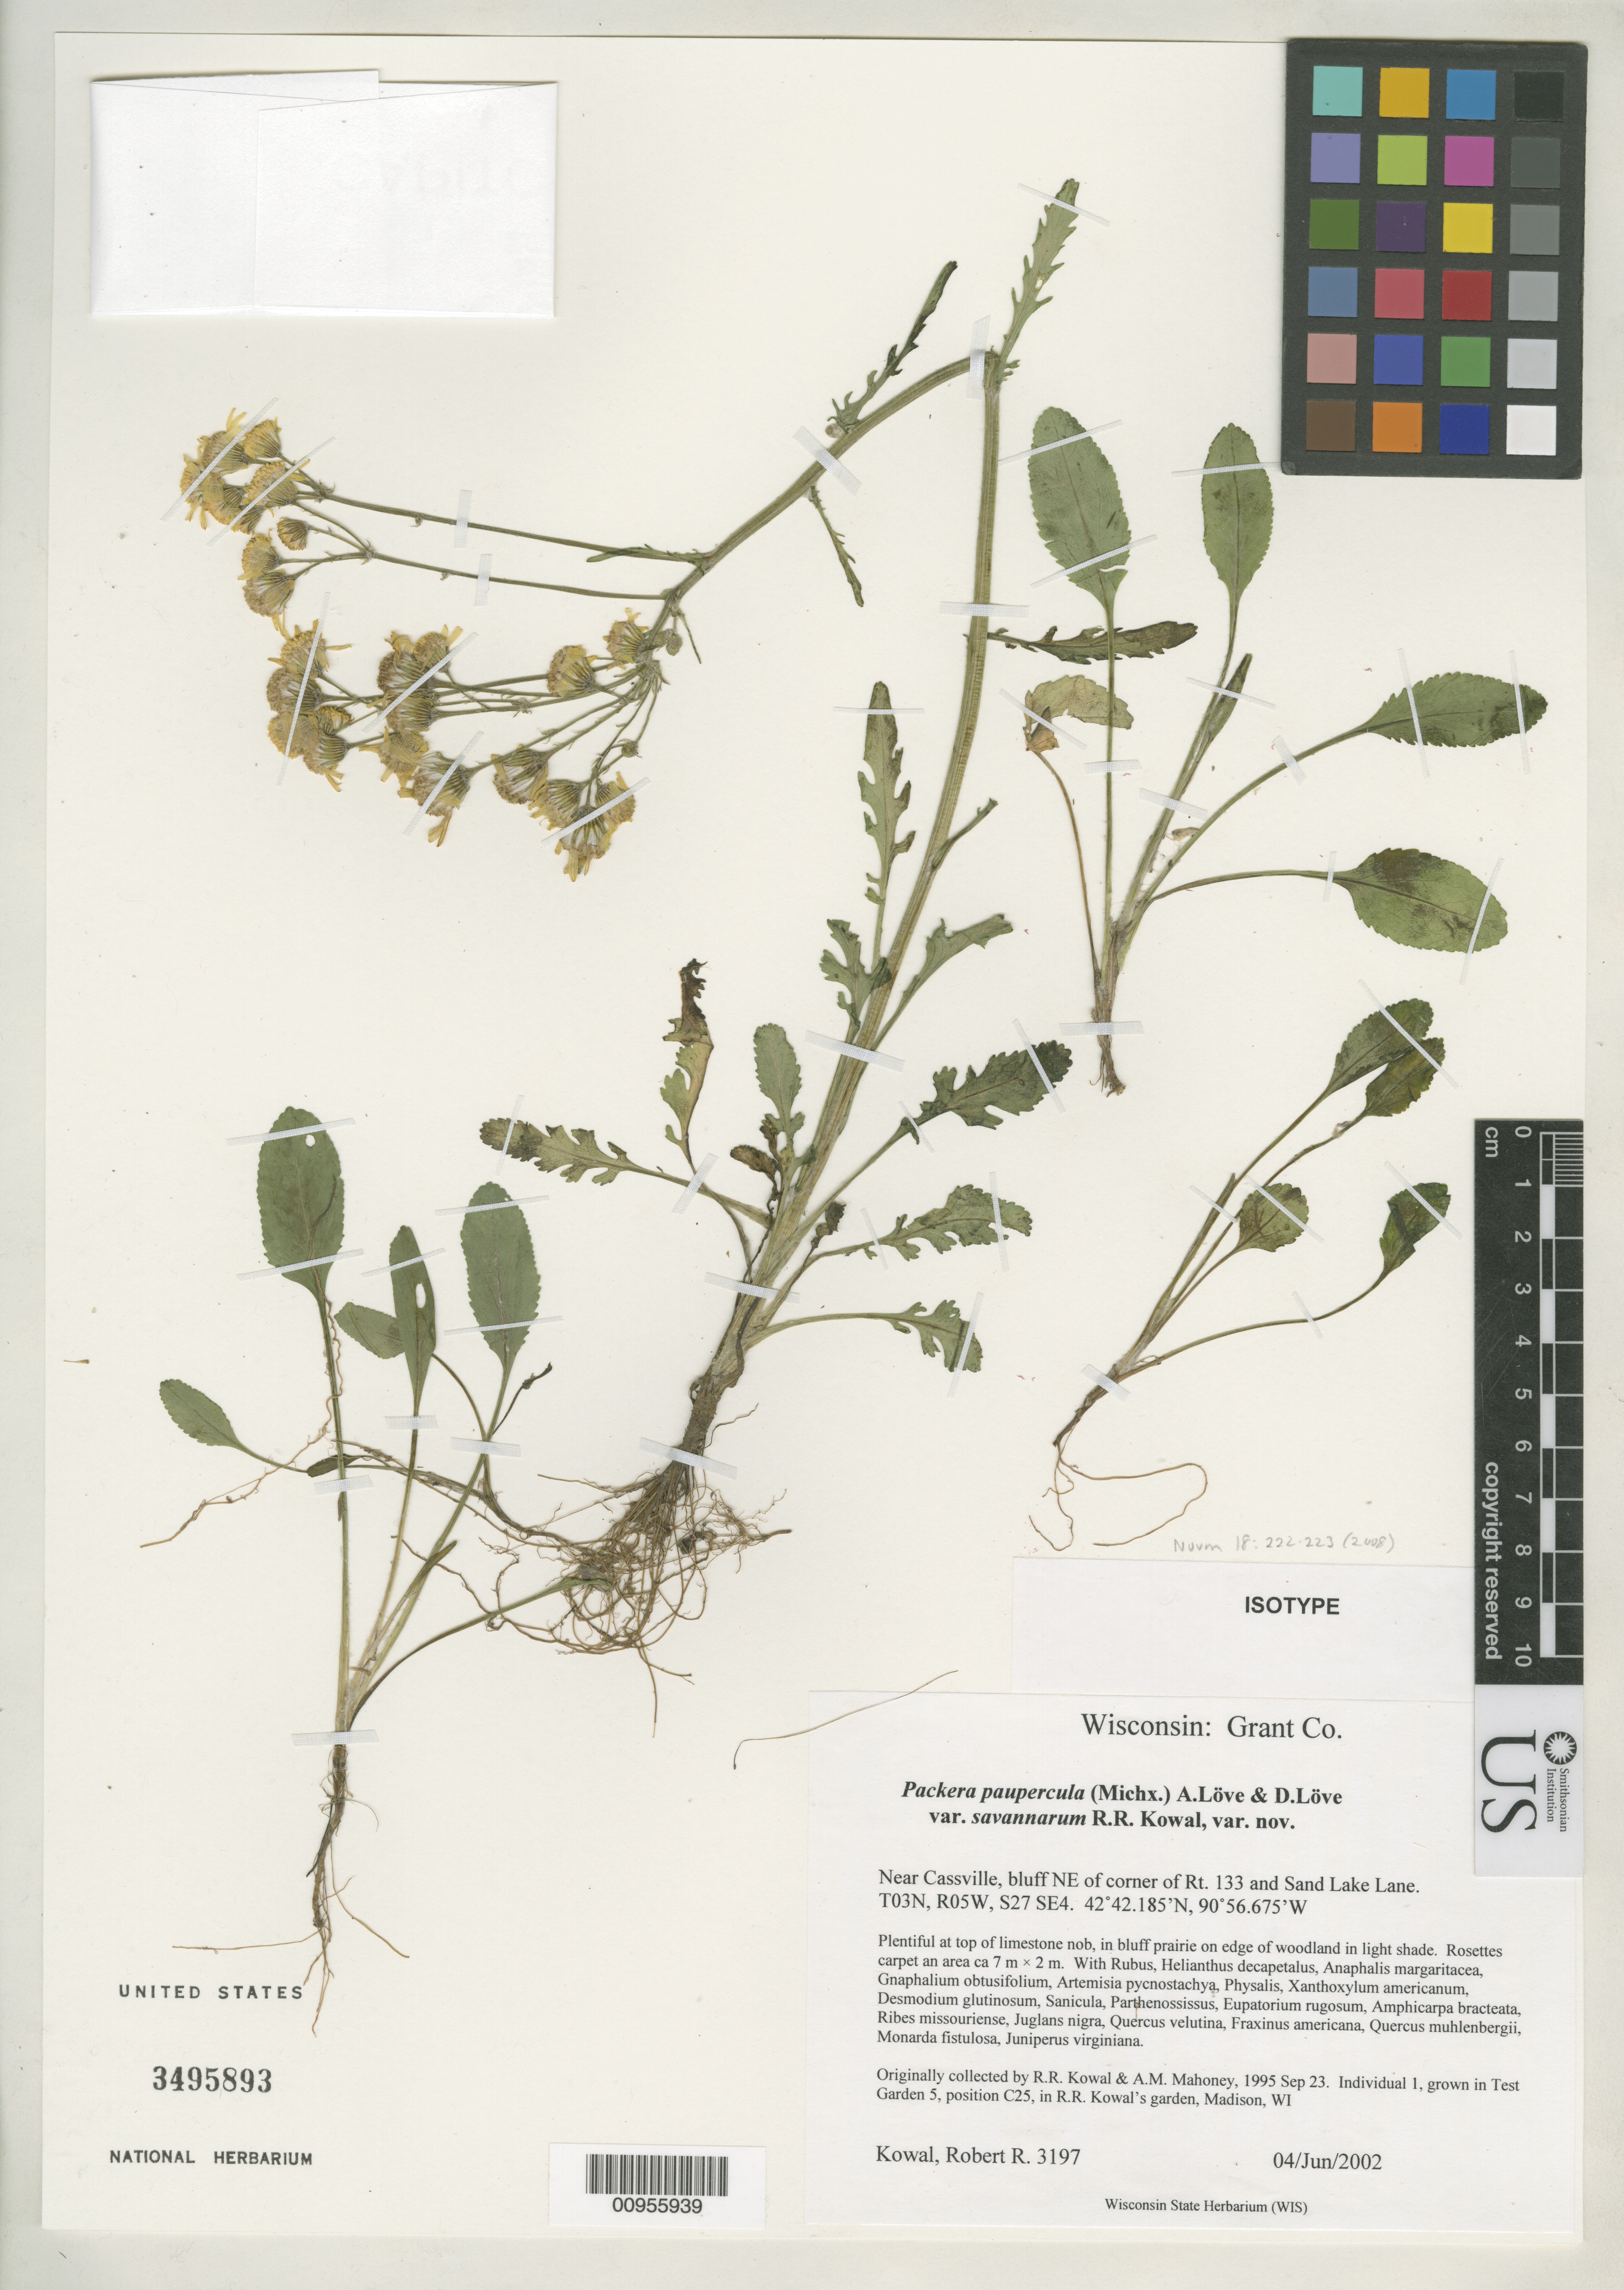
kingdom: Plantae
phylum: Tracheophyta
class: Magnoliopsida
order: Asterales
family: Asteraceae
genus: Packera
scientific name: Packera paupercula var. savannarum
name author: R.R. Kowal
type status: Isotype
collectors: R. Kowal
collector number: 3197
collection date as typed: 04 Jun 2002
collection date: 2002-06-04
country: United States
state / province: Wisconsin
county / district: Grant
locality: Near Cassville, bluff NE of corner of Rt. 133 and Sand Lake Lane.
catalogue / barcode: US 3495893